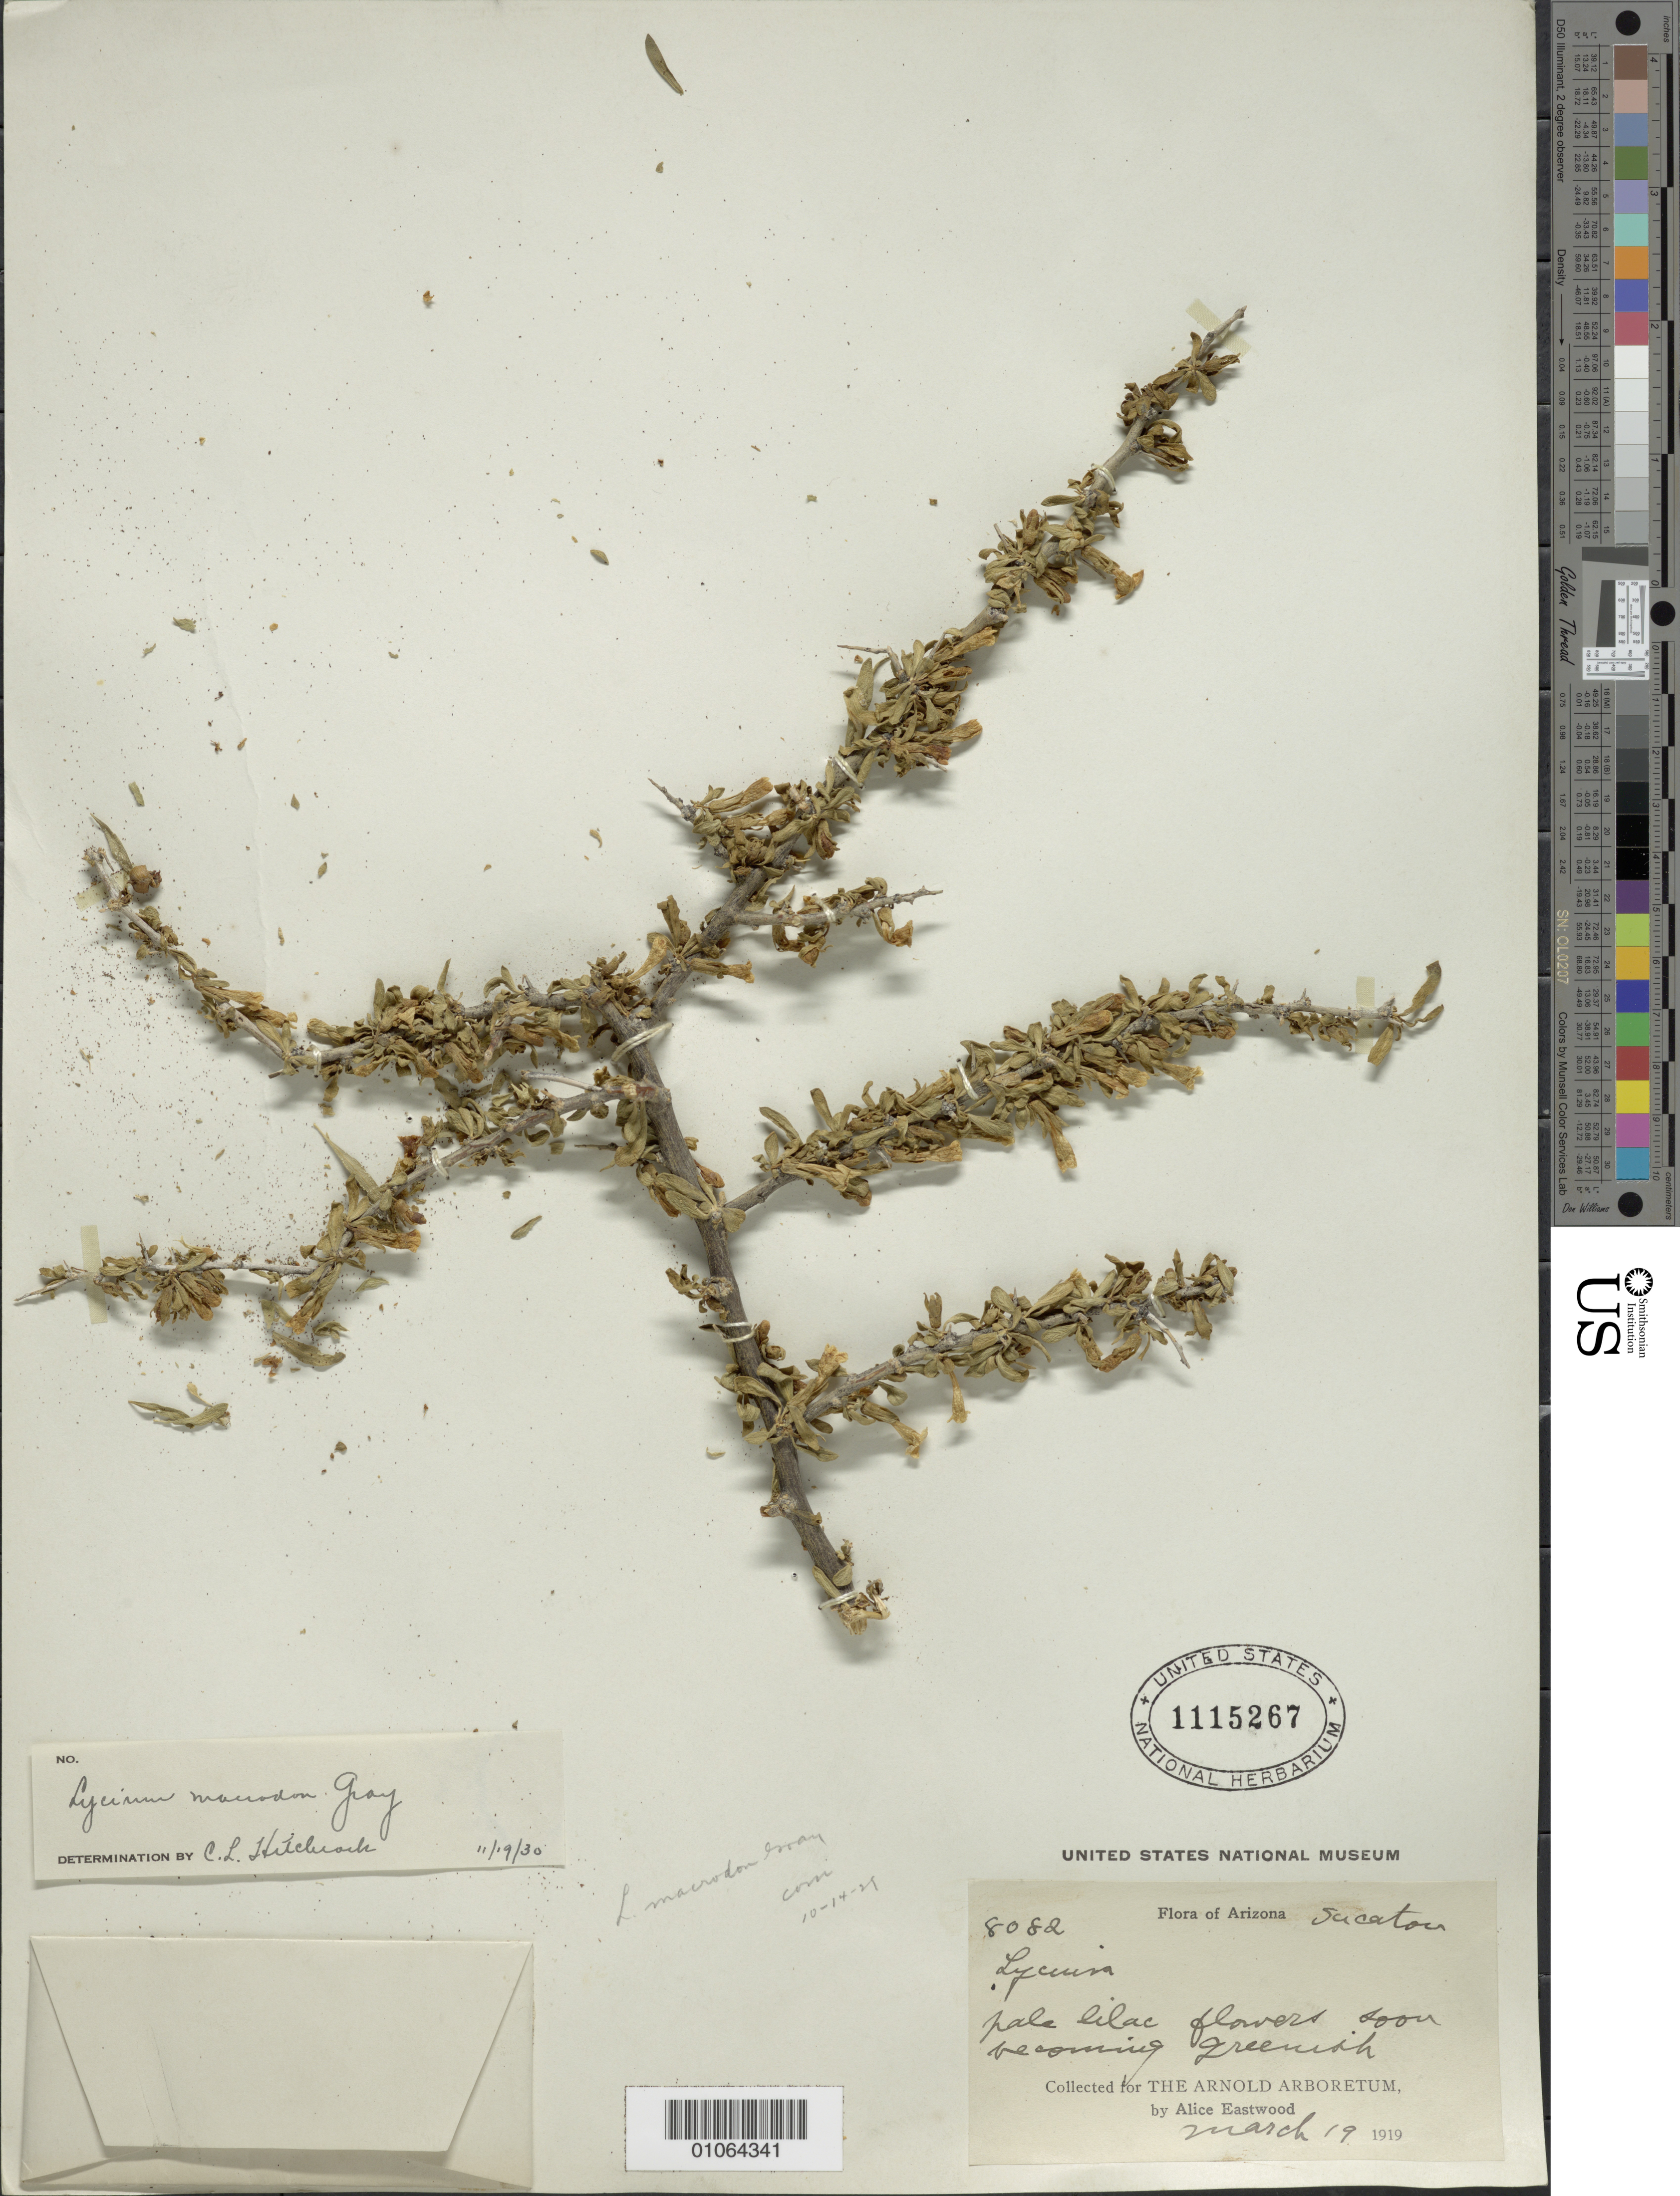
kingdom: Plantae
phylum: Tracheophyta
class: Magnoliopsida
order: Solanales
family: Solanaceae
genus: Lycium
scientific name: Lycium macrodon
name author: A. Gray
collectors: A. Eastwood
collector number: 8082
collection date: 1919-03-19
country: United States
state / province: Arizona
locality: Sacaton.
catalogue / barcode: US 1115267